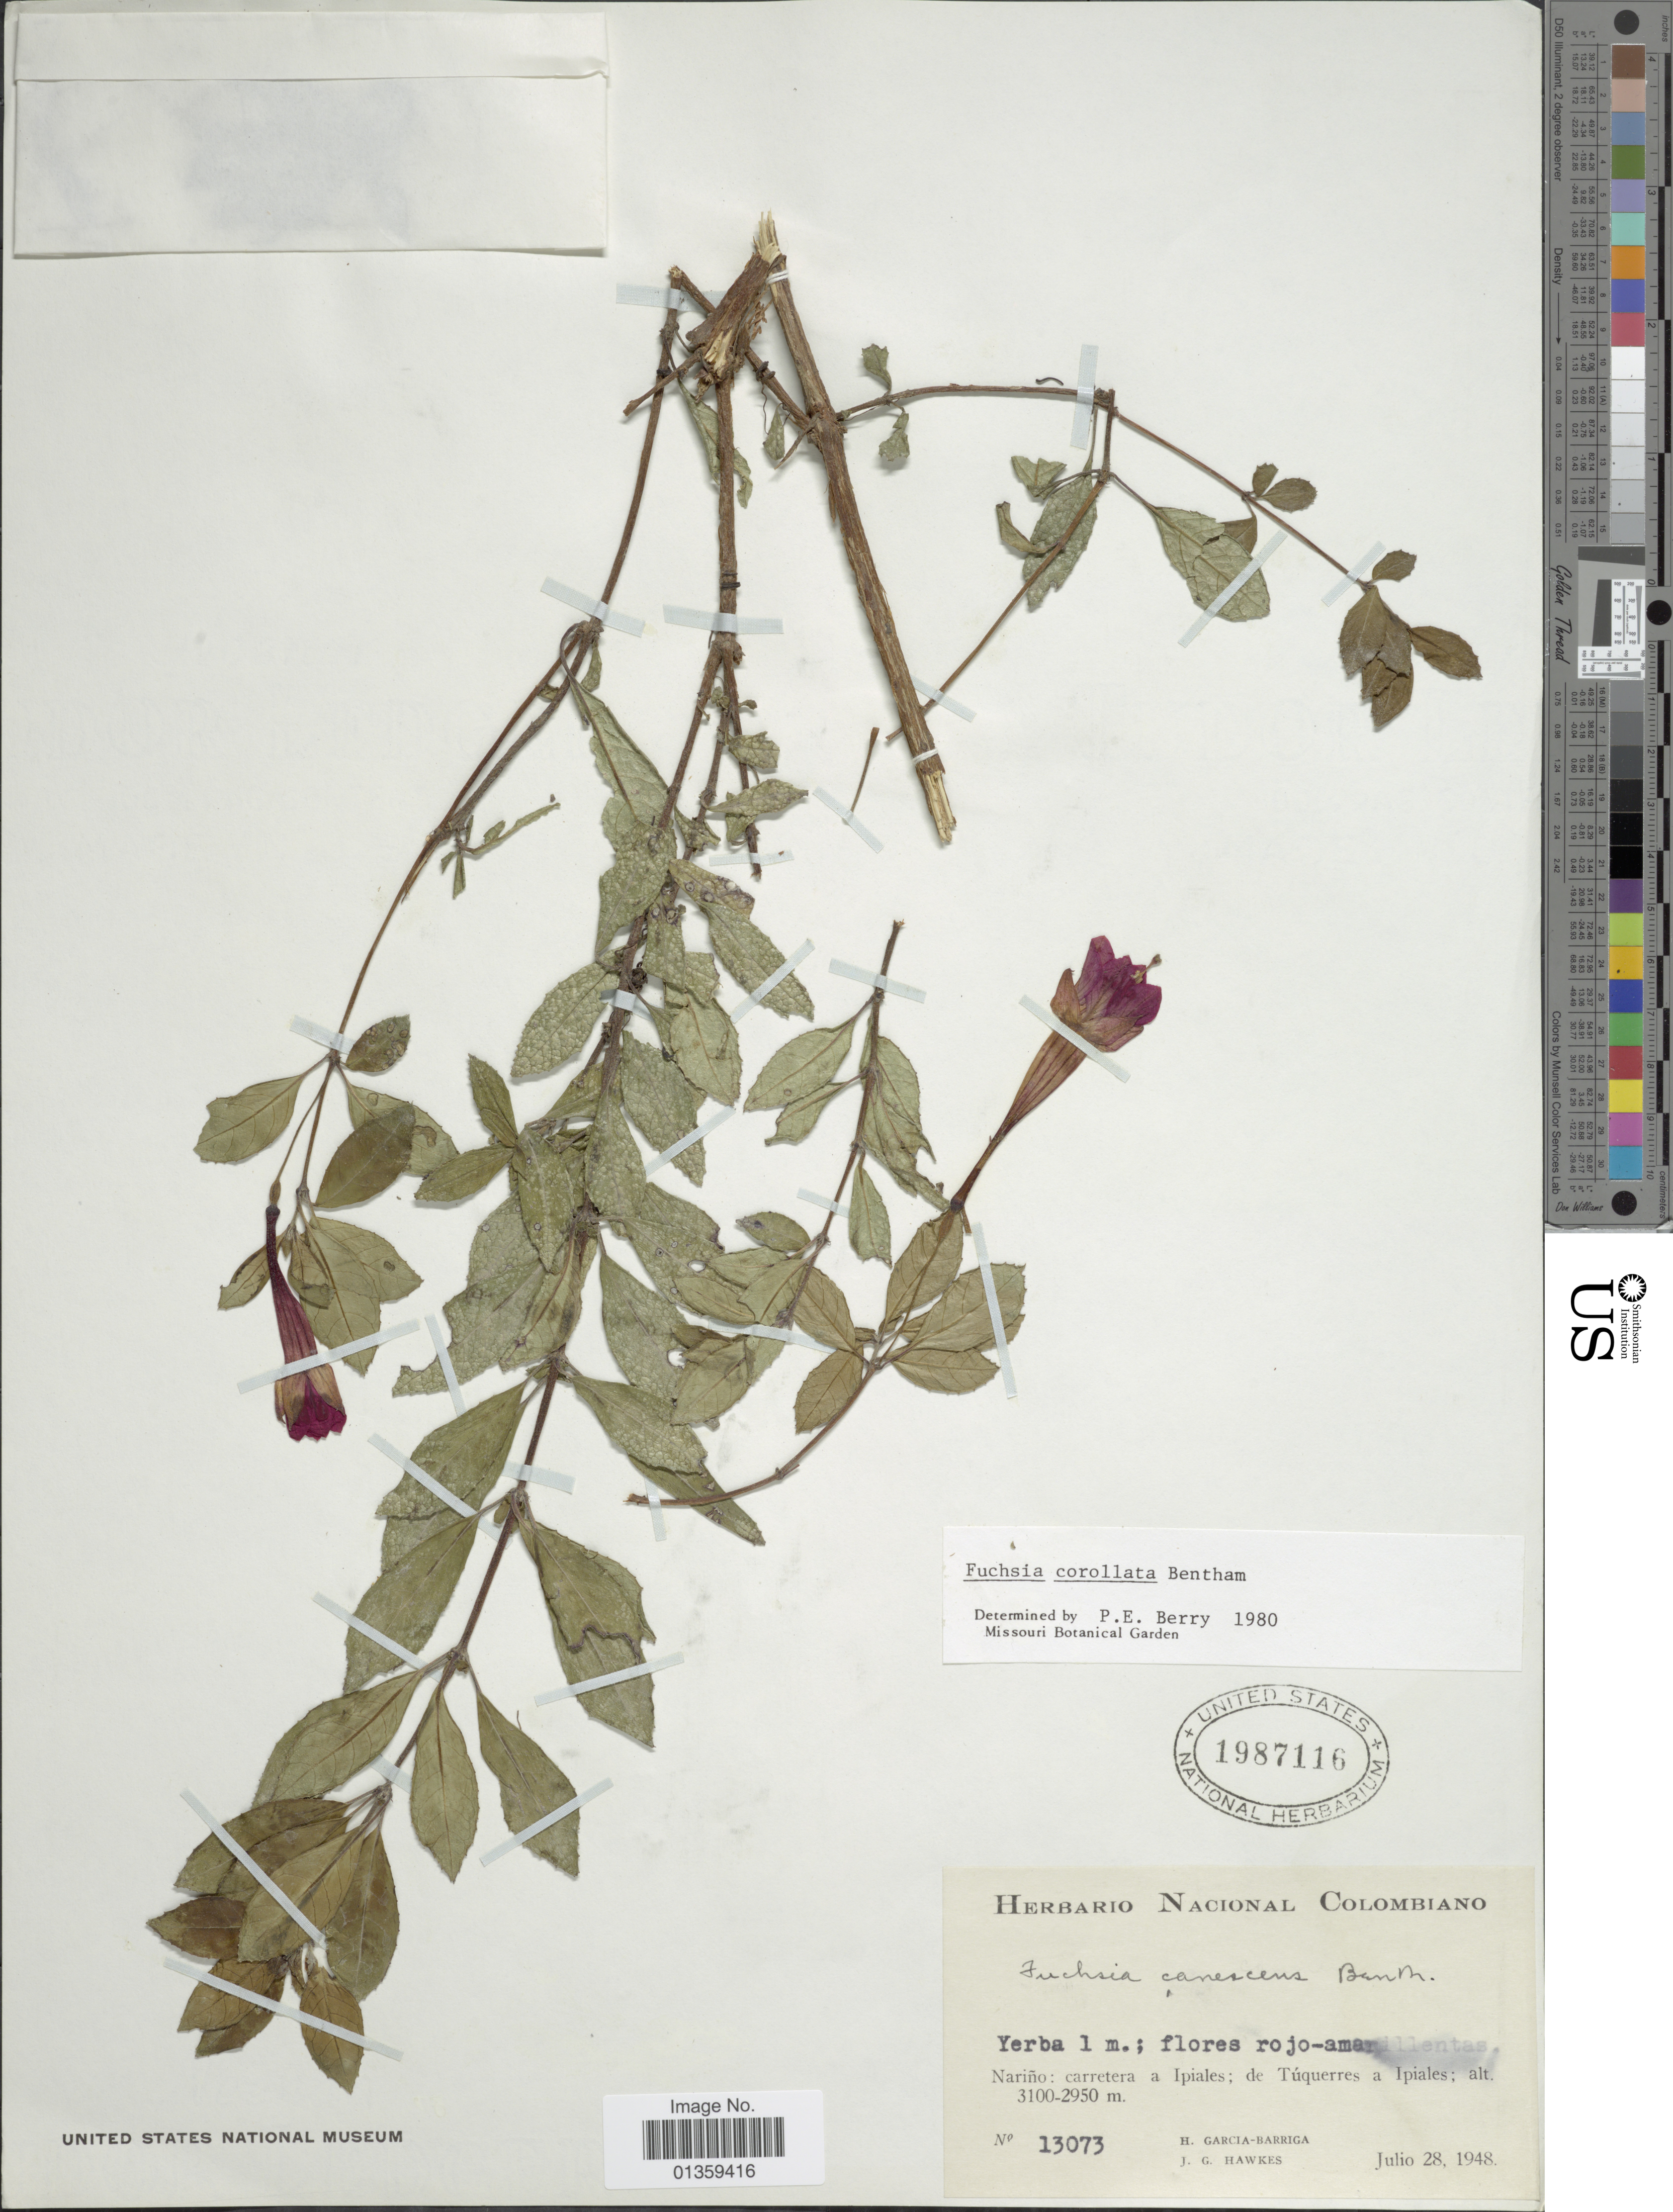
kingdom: Plantae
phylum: Tracheophyta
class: Magnoliopsida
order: Myrtales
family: Onagraceae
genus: Fuchsia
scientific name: Fuchsia corymbiflora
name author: Ruiz & Pav.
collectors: H. García Barriga & J. Hawkes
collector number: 13073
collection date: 1948-07-28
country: Colombia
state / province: Nariño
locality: Carretera a Ipiales; de Túquerres a Ipiales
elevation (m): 2950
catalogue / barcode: US 1987116